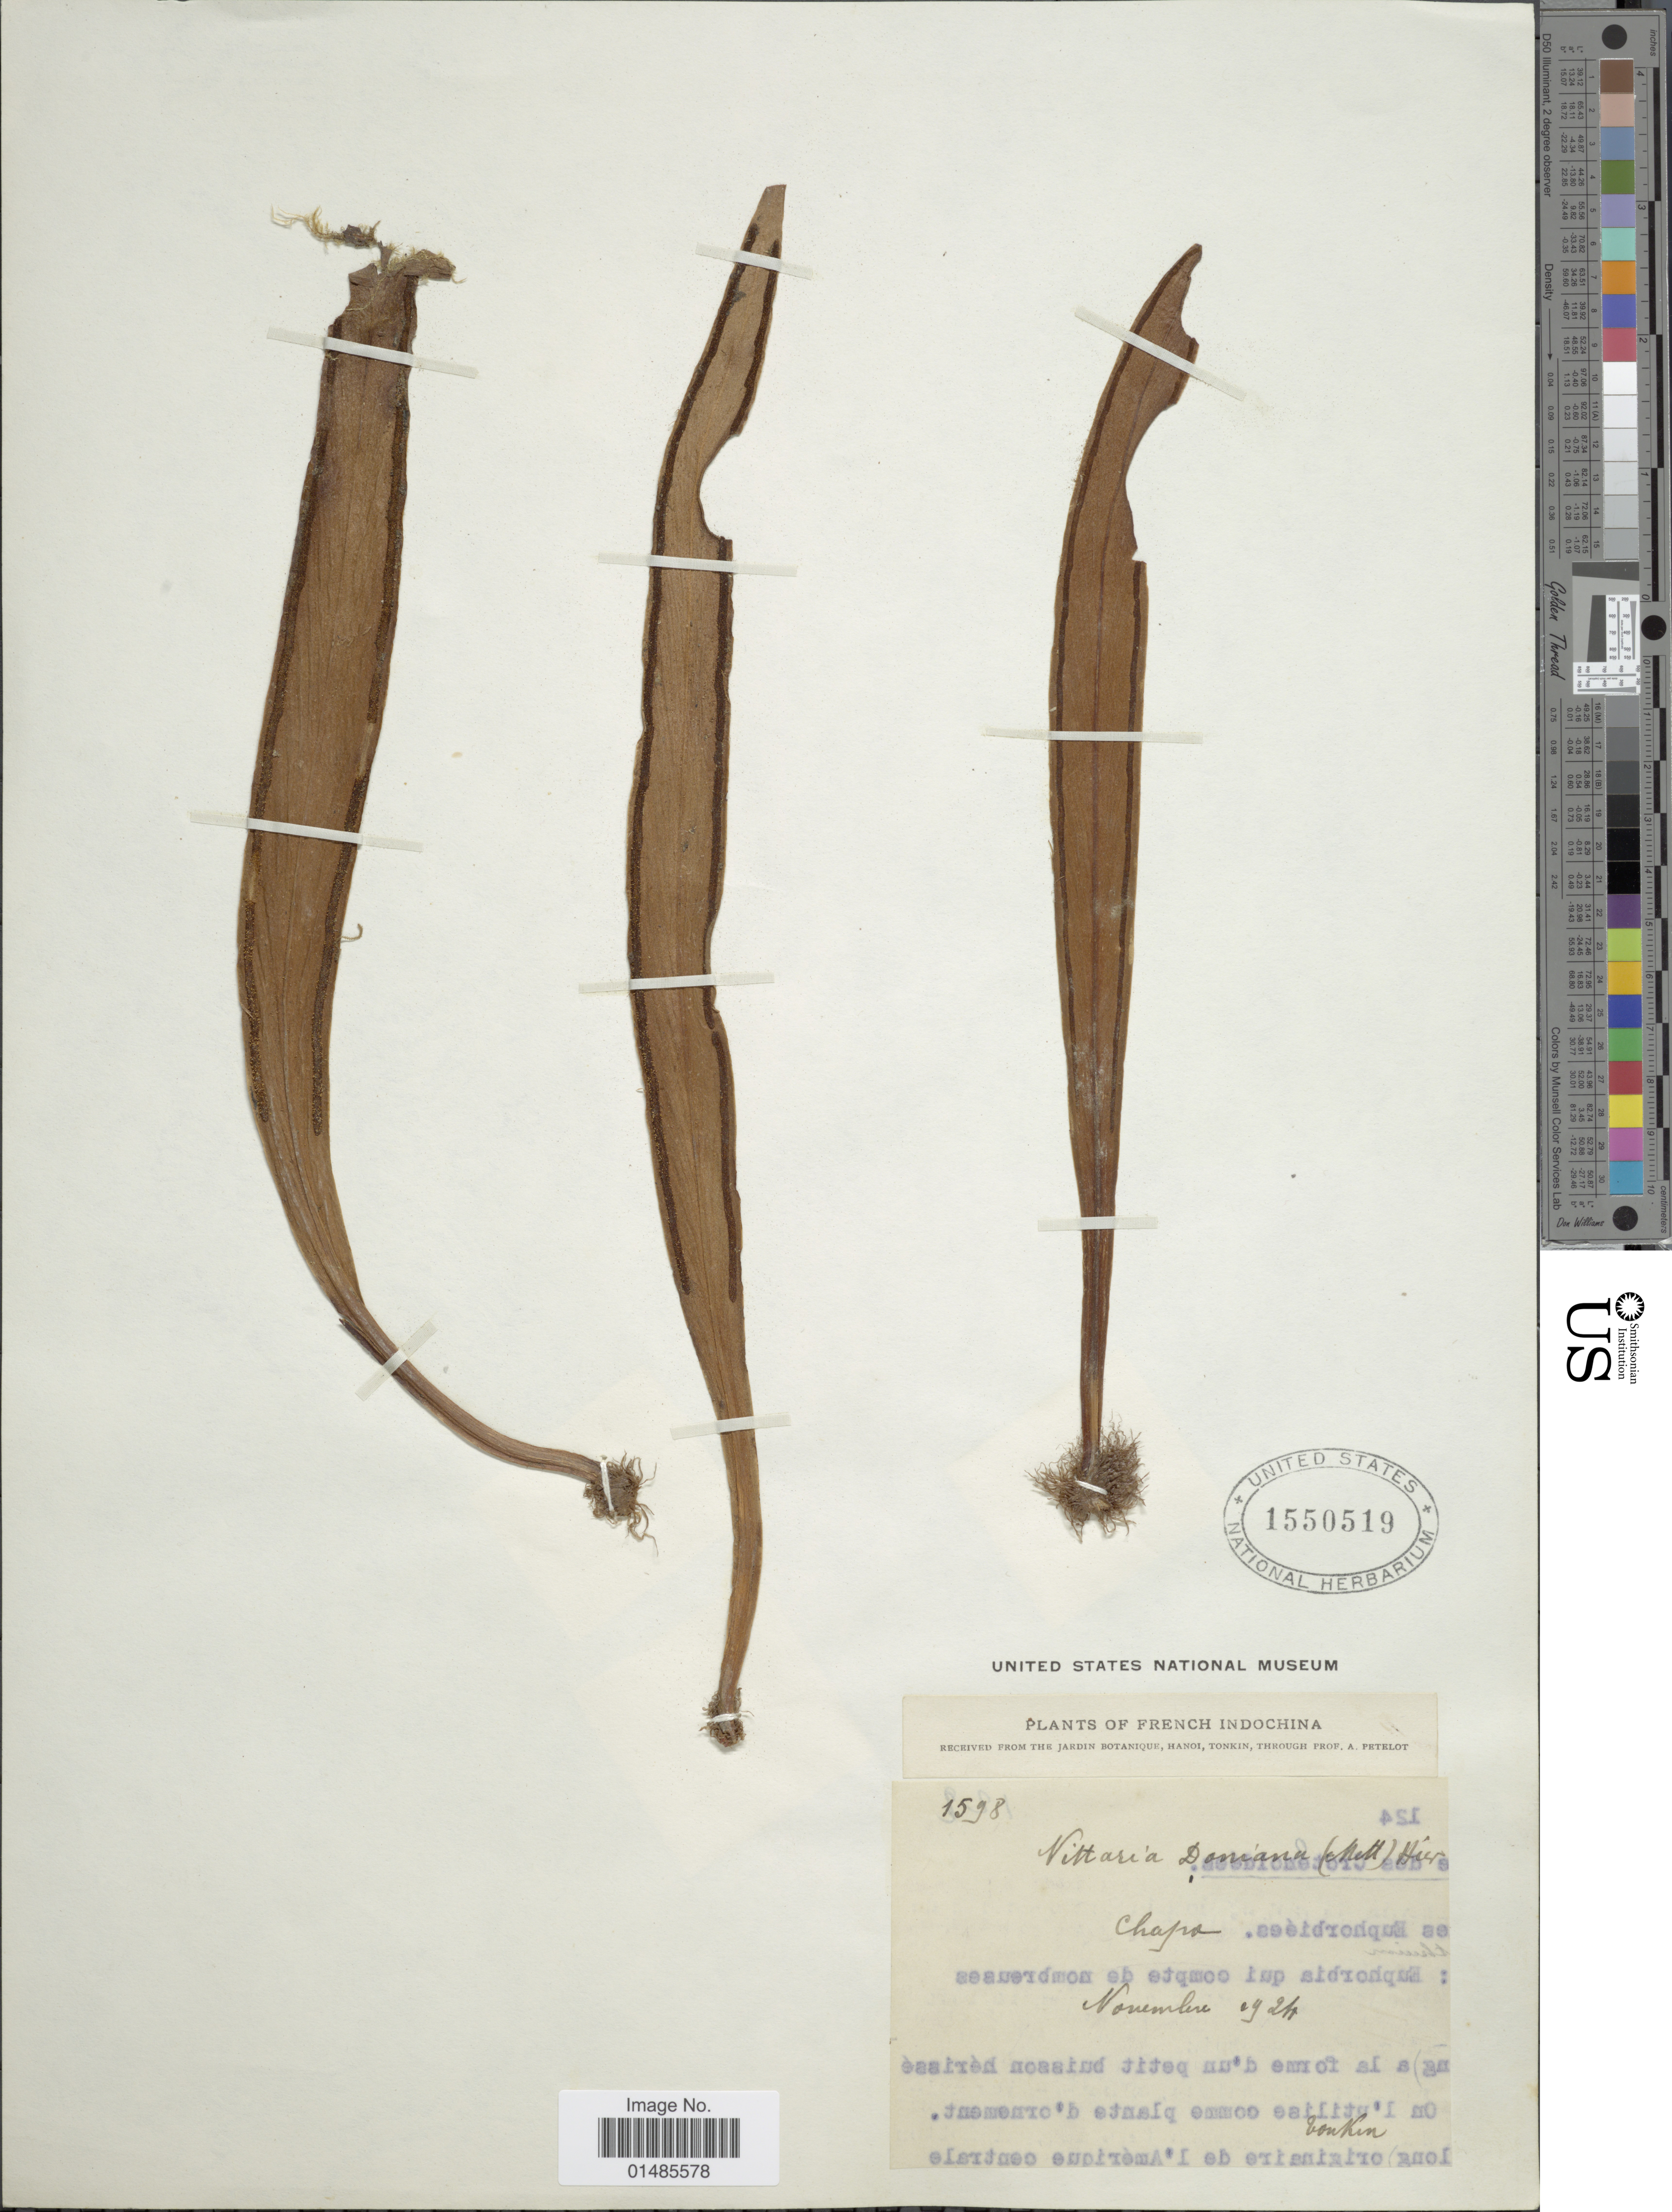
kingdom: Plantae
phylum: Tracheophyta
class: Polypodiopsida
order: Polypodiales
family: Pteridaceae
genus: Haplopteris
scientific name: Haplopteris doniana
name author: (Mett. ex Hieron.) E.H. Crane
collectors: A. Petelot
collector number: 1598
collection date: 1924-11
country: Vietnam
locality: Tonkin. Chapa.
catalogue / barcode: US 1550519